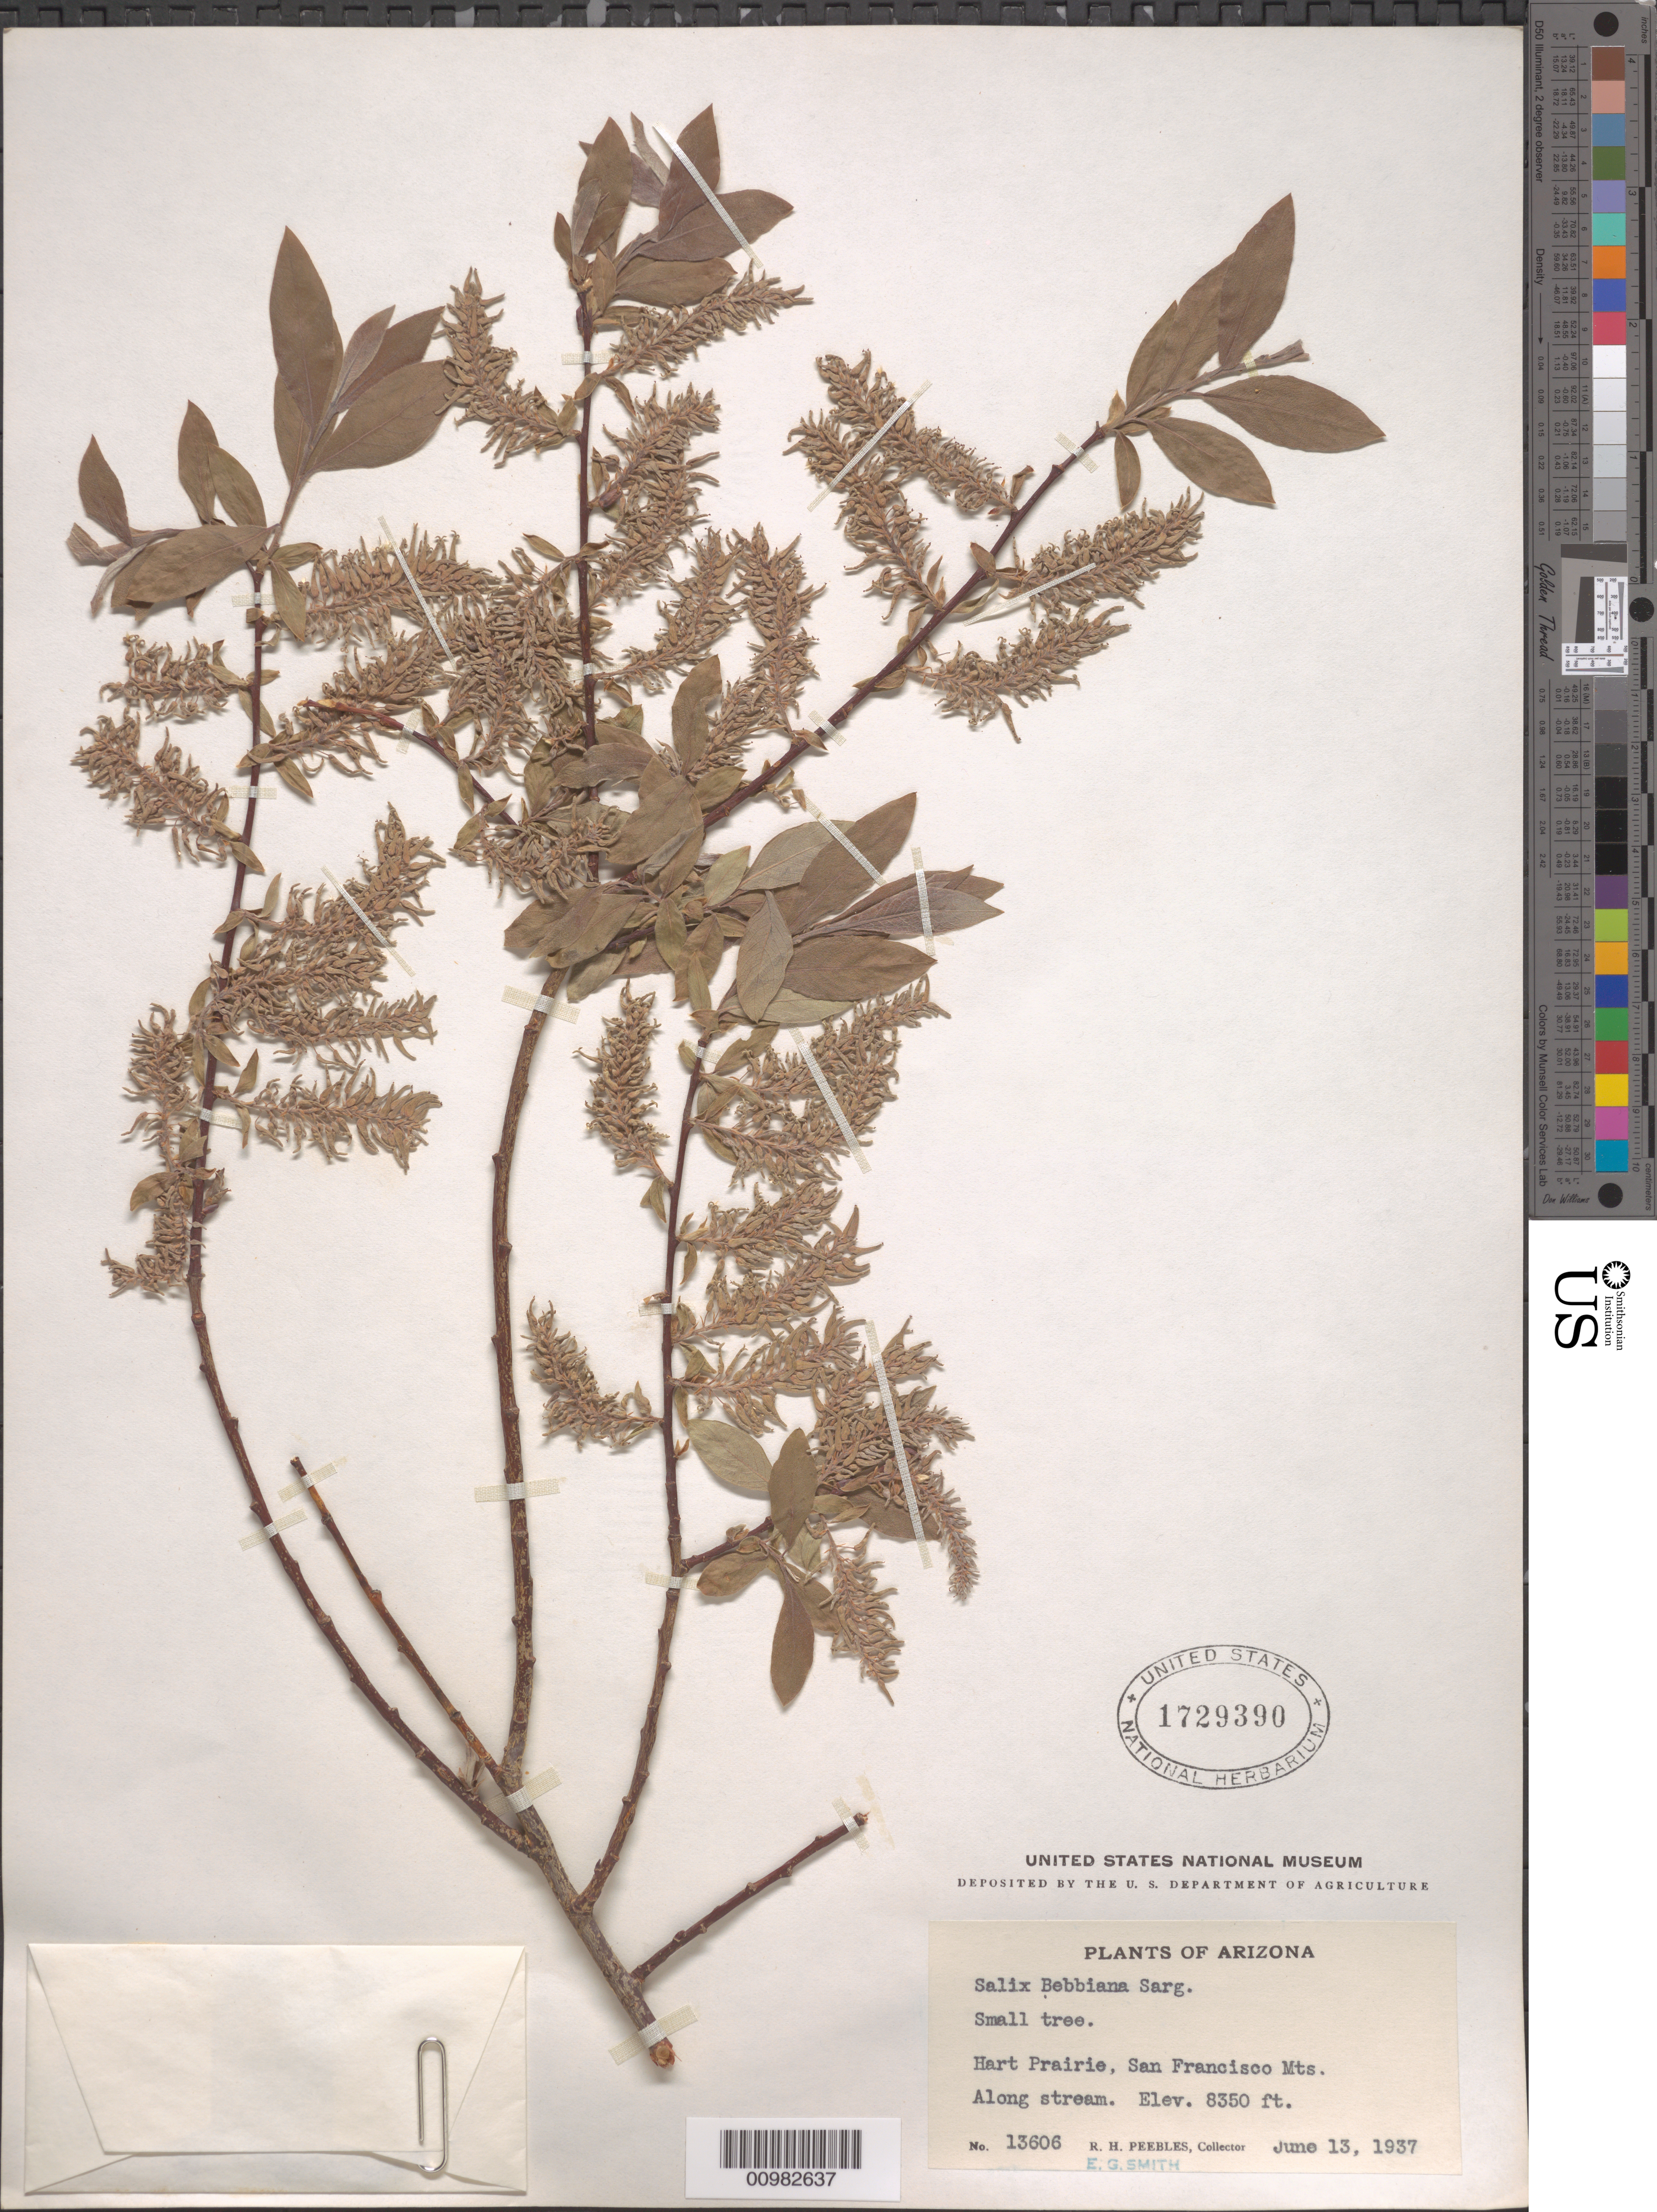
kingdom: Plantae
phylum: Tracheophyta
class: Magnoliopsida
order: Malpighiales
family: Salicaceae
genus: Salix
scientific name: Salix bebbiana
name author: Sarg.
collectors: R. H. Peebles & E. G. Smith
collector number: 13606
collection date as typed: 13 Jun 1937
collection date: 1937-06-13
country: United States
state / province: Arizona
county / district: Coconino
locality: Hart Prairie, San Francisco Mountains.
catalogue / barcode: US 1729390